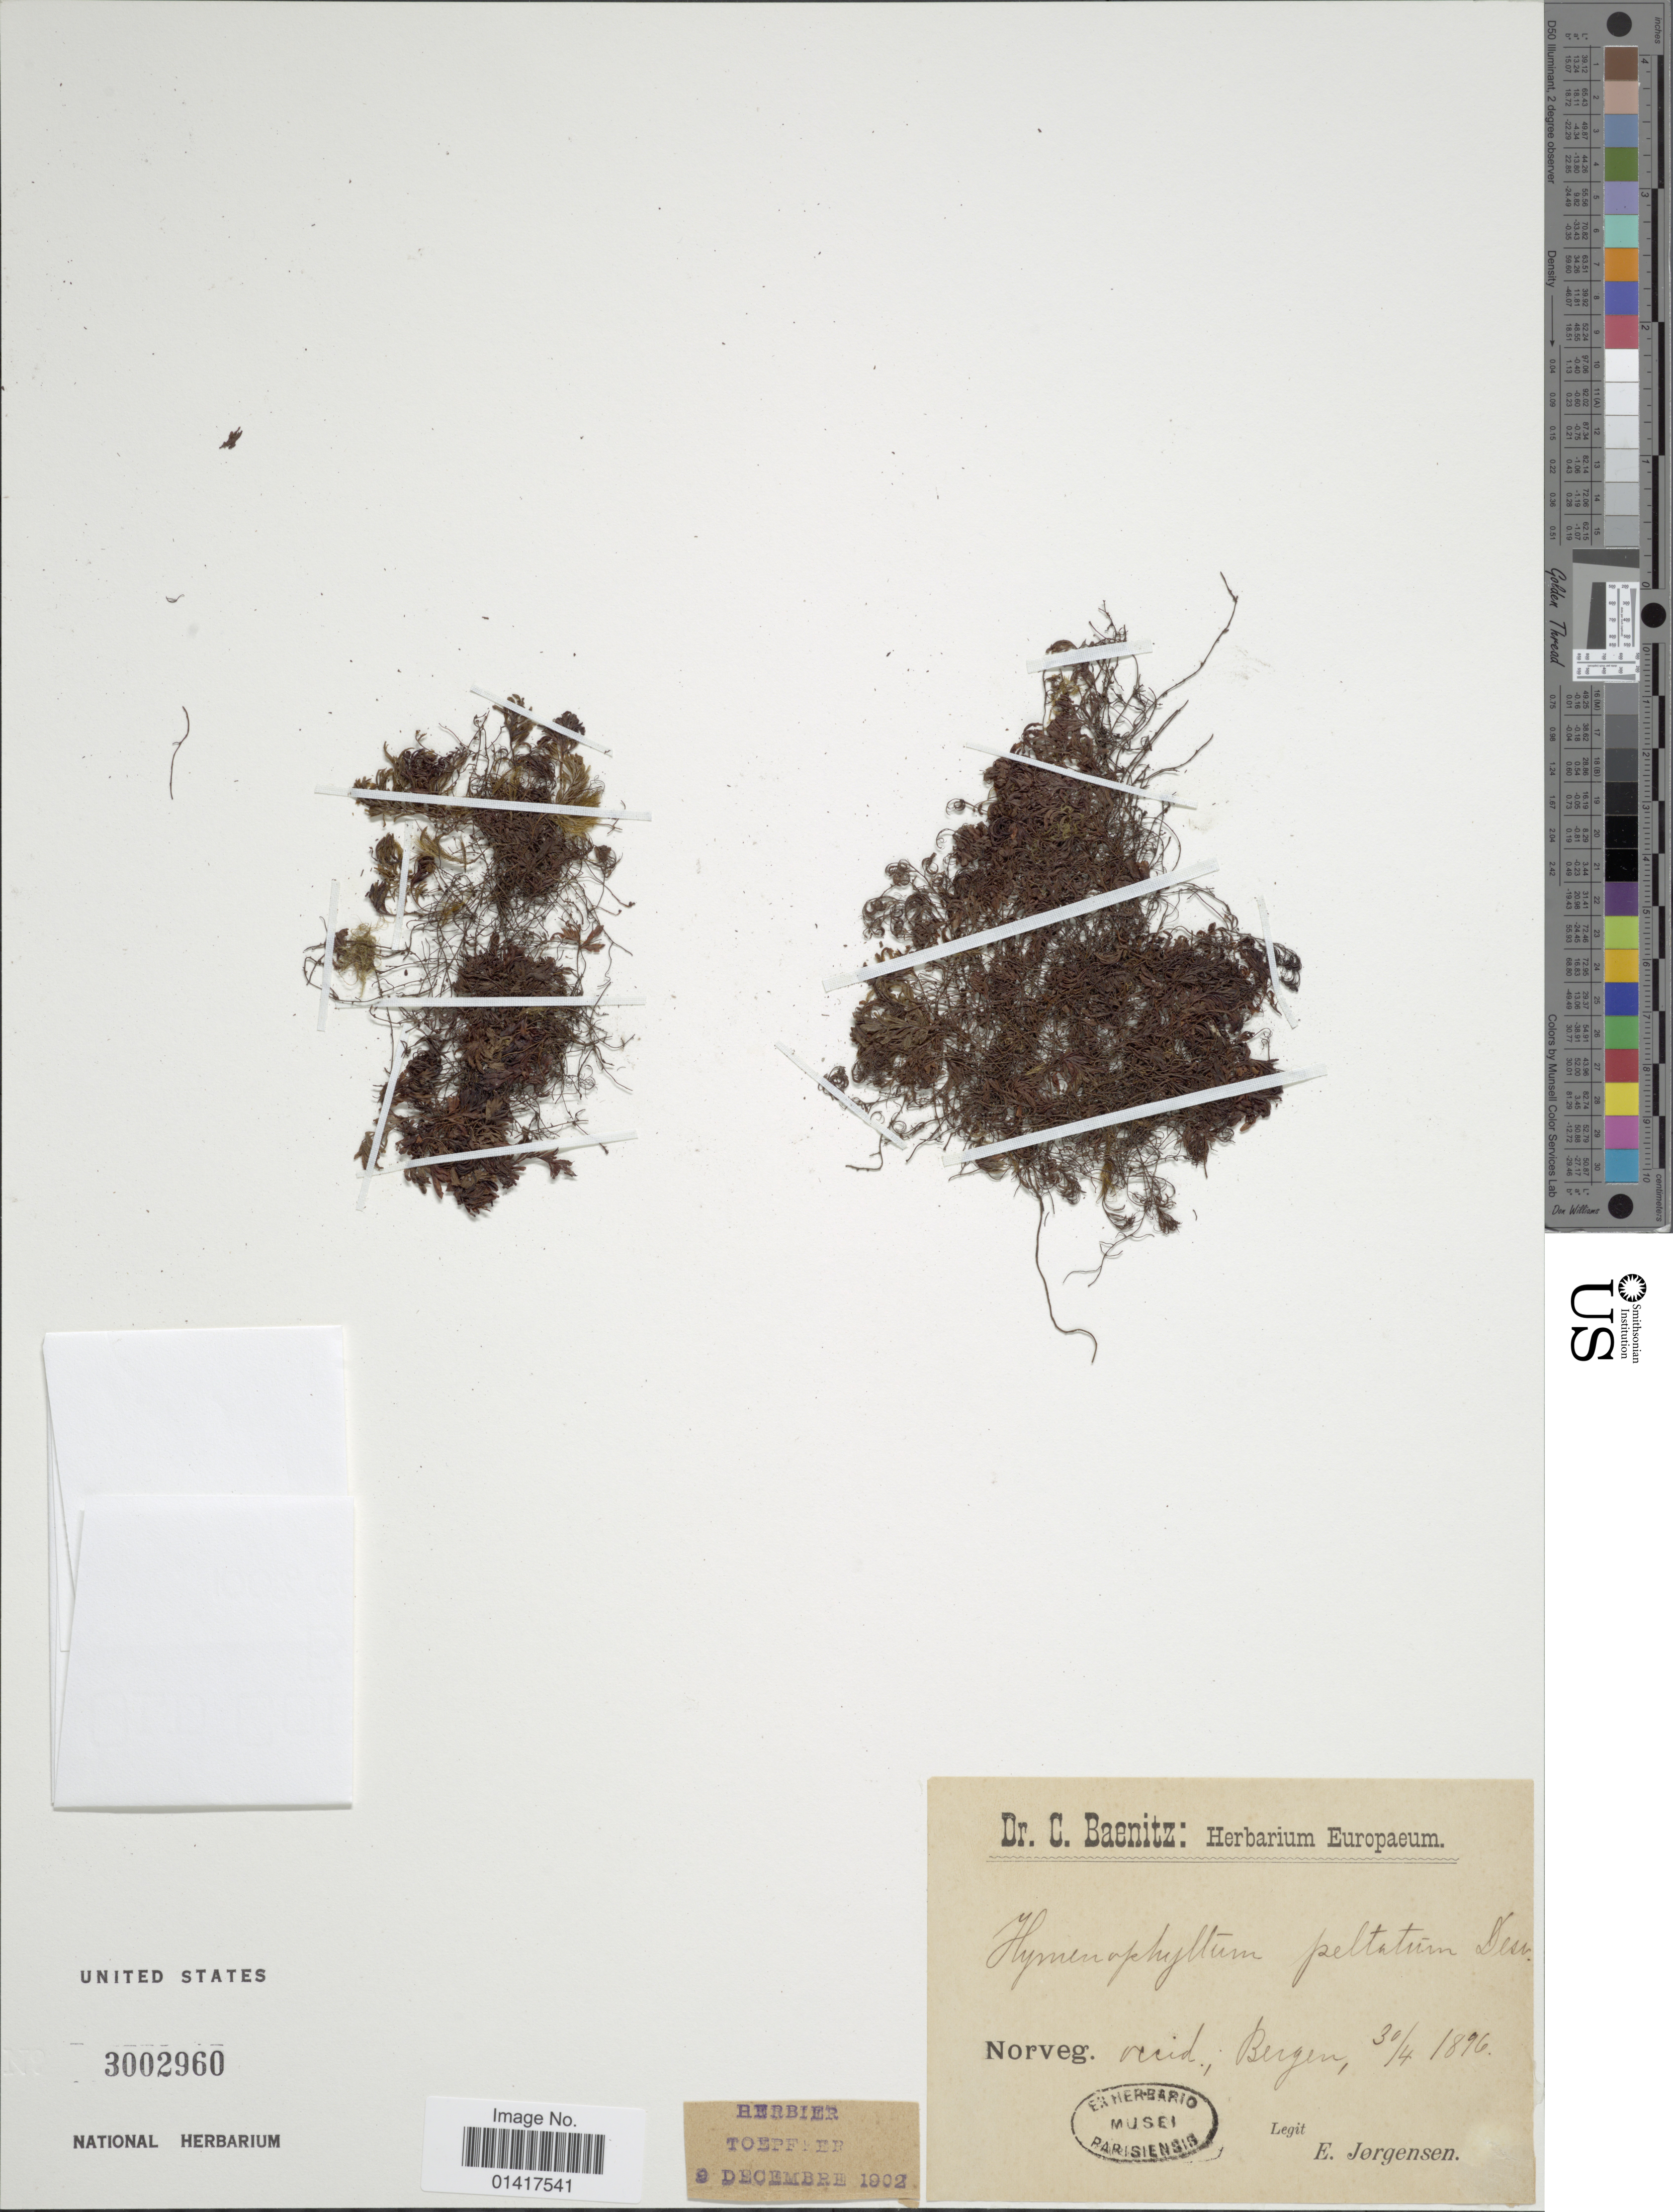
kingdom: Plantae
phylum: Tracheophyta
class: Polypodiopsida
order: Hymenophyllales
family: Hymenophyllaceae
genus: Hymenophyllum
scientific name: Hymenophyllum peltatum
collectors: E. Jørgensen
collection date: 1896-04-30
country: Norway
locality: Norveg. cuid, Bergen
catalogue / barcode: US 3002960